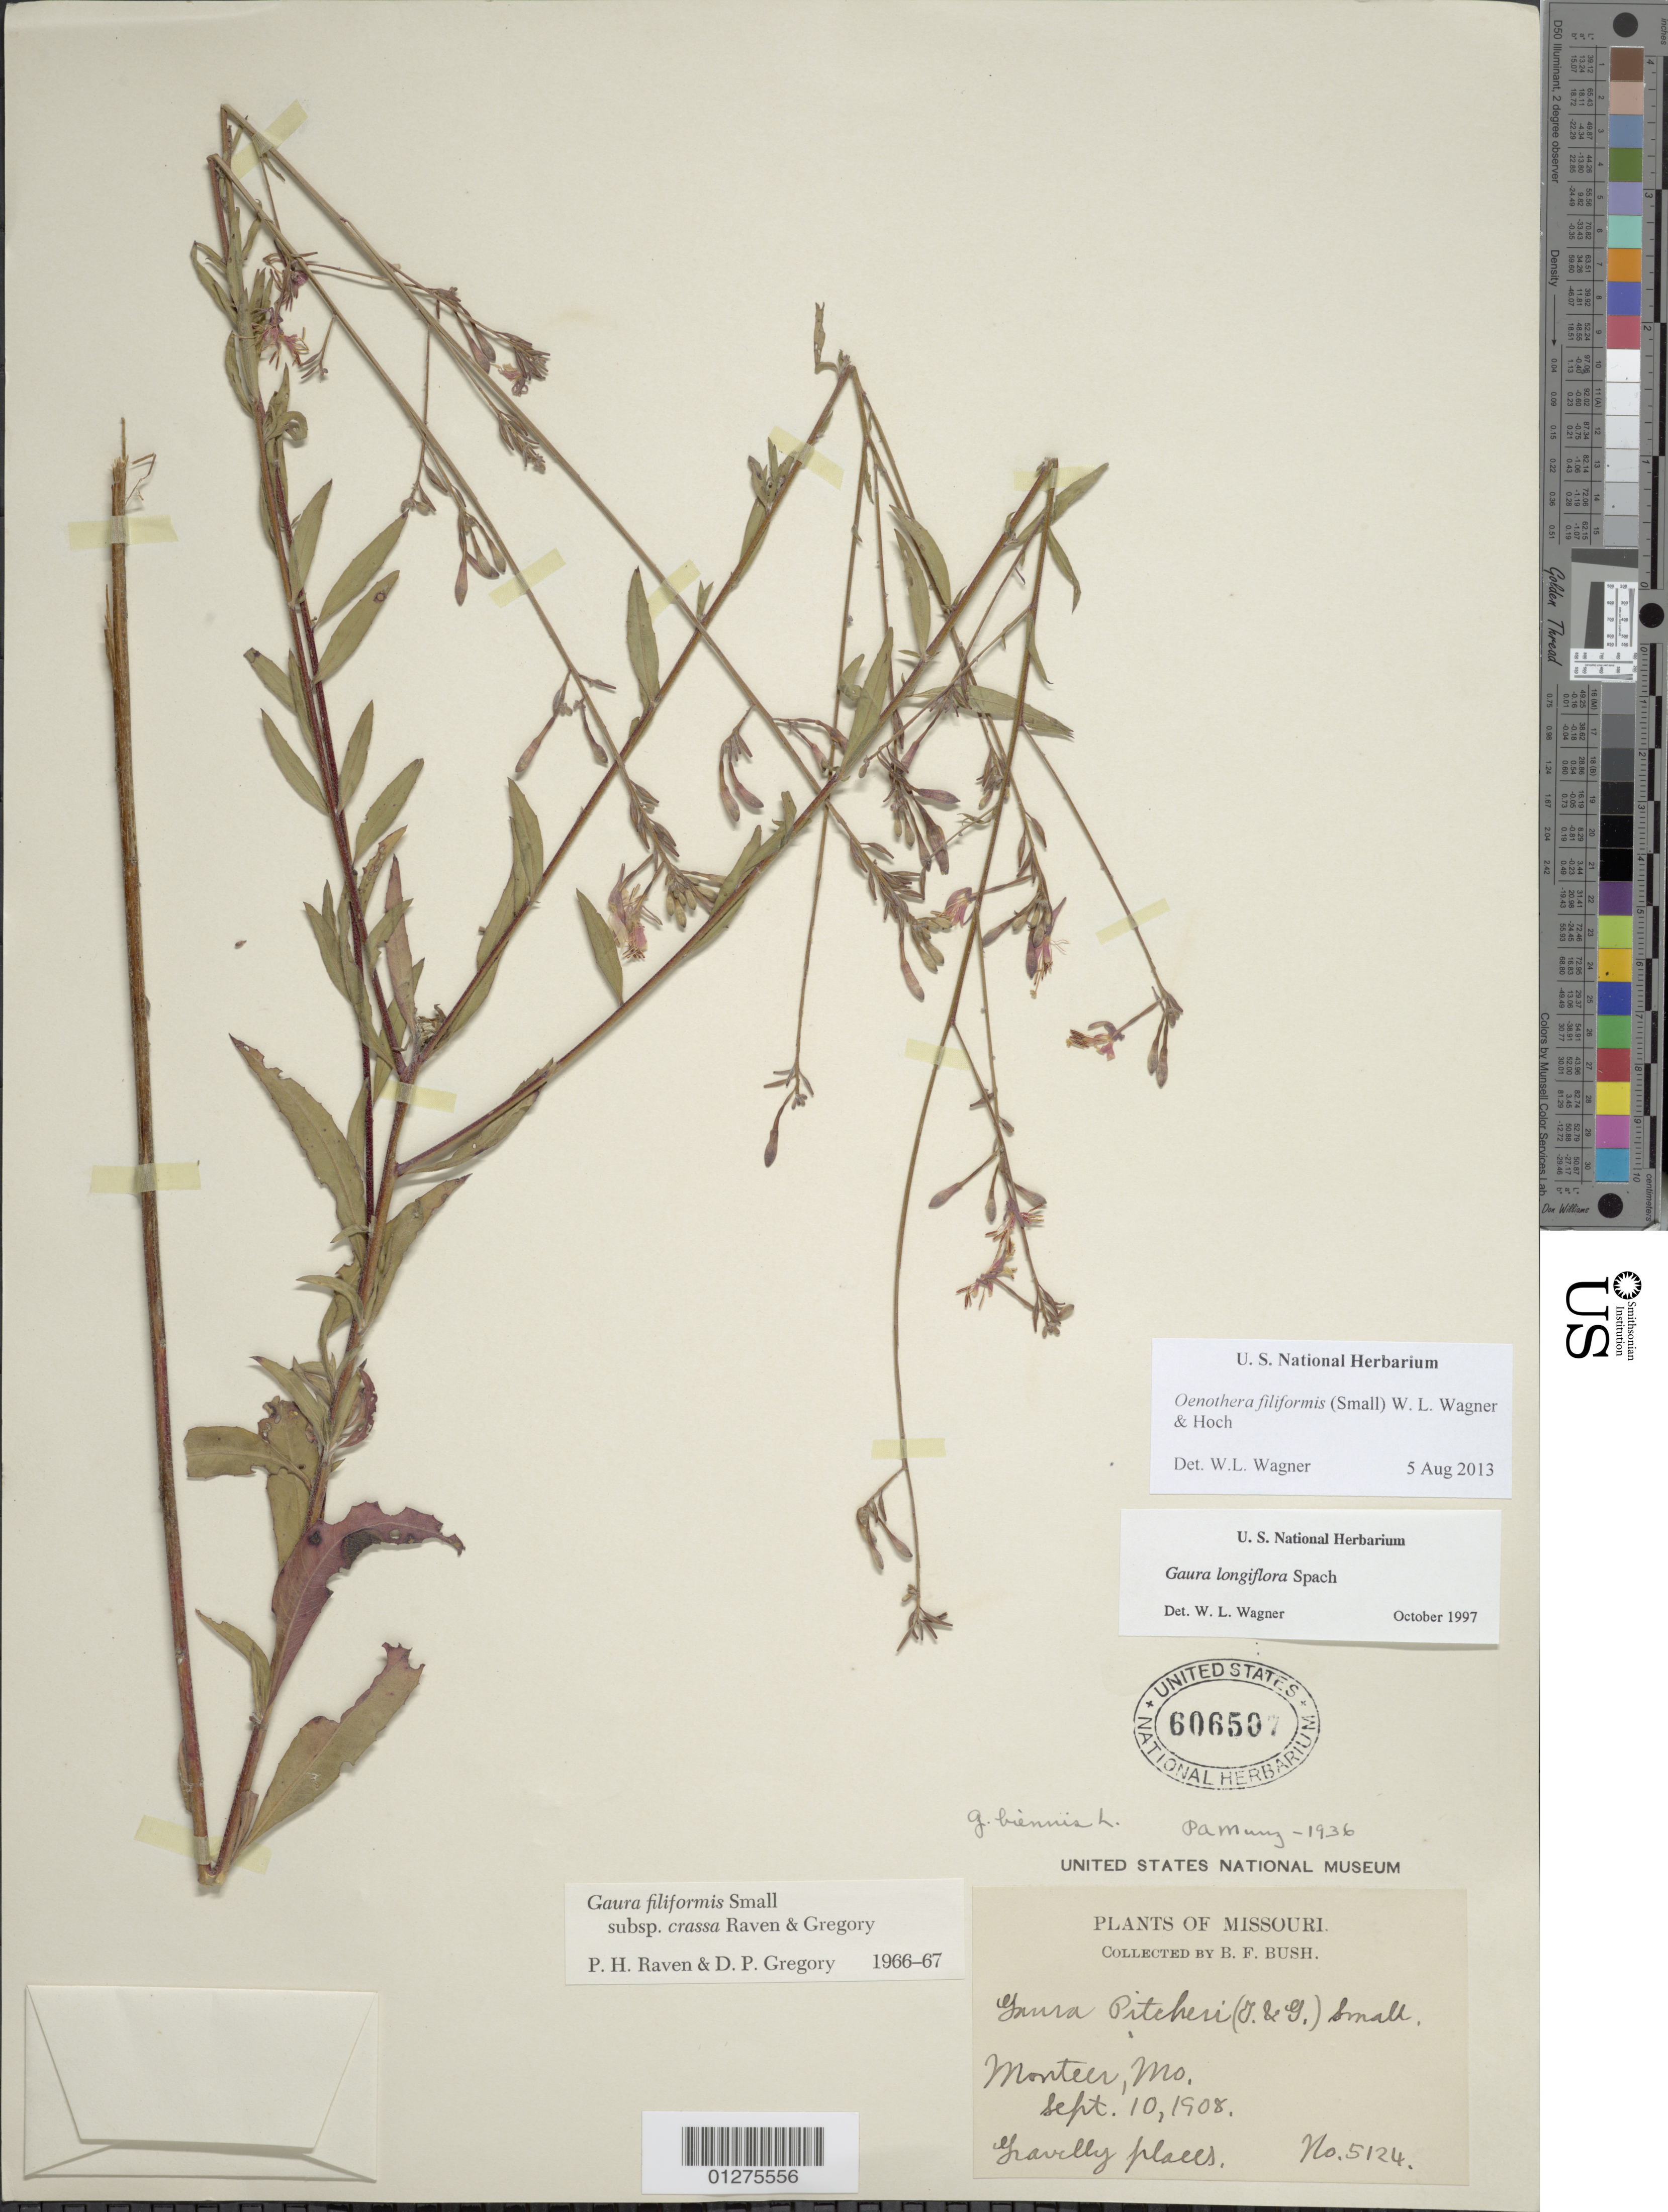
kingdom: Plantae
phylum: Tracheophyta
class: Magnoliopsida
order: Myrtales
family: Onagraceae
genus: Oenothera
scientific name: Oenothera filiformis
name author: (Small) W.L. Wagner & Hoch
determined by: Wagner, W. L., (BOT), Smithsonian Institution - National Museum of Natural History (UNITED STATES)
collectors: B. F. Bush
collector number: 5124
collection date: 1908-09-10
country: United States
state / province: Missouri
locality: Monteer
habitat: Gravelly places.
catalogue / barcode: US 606507